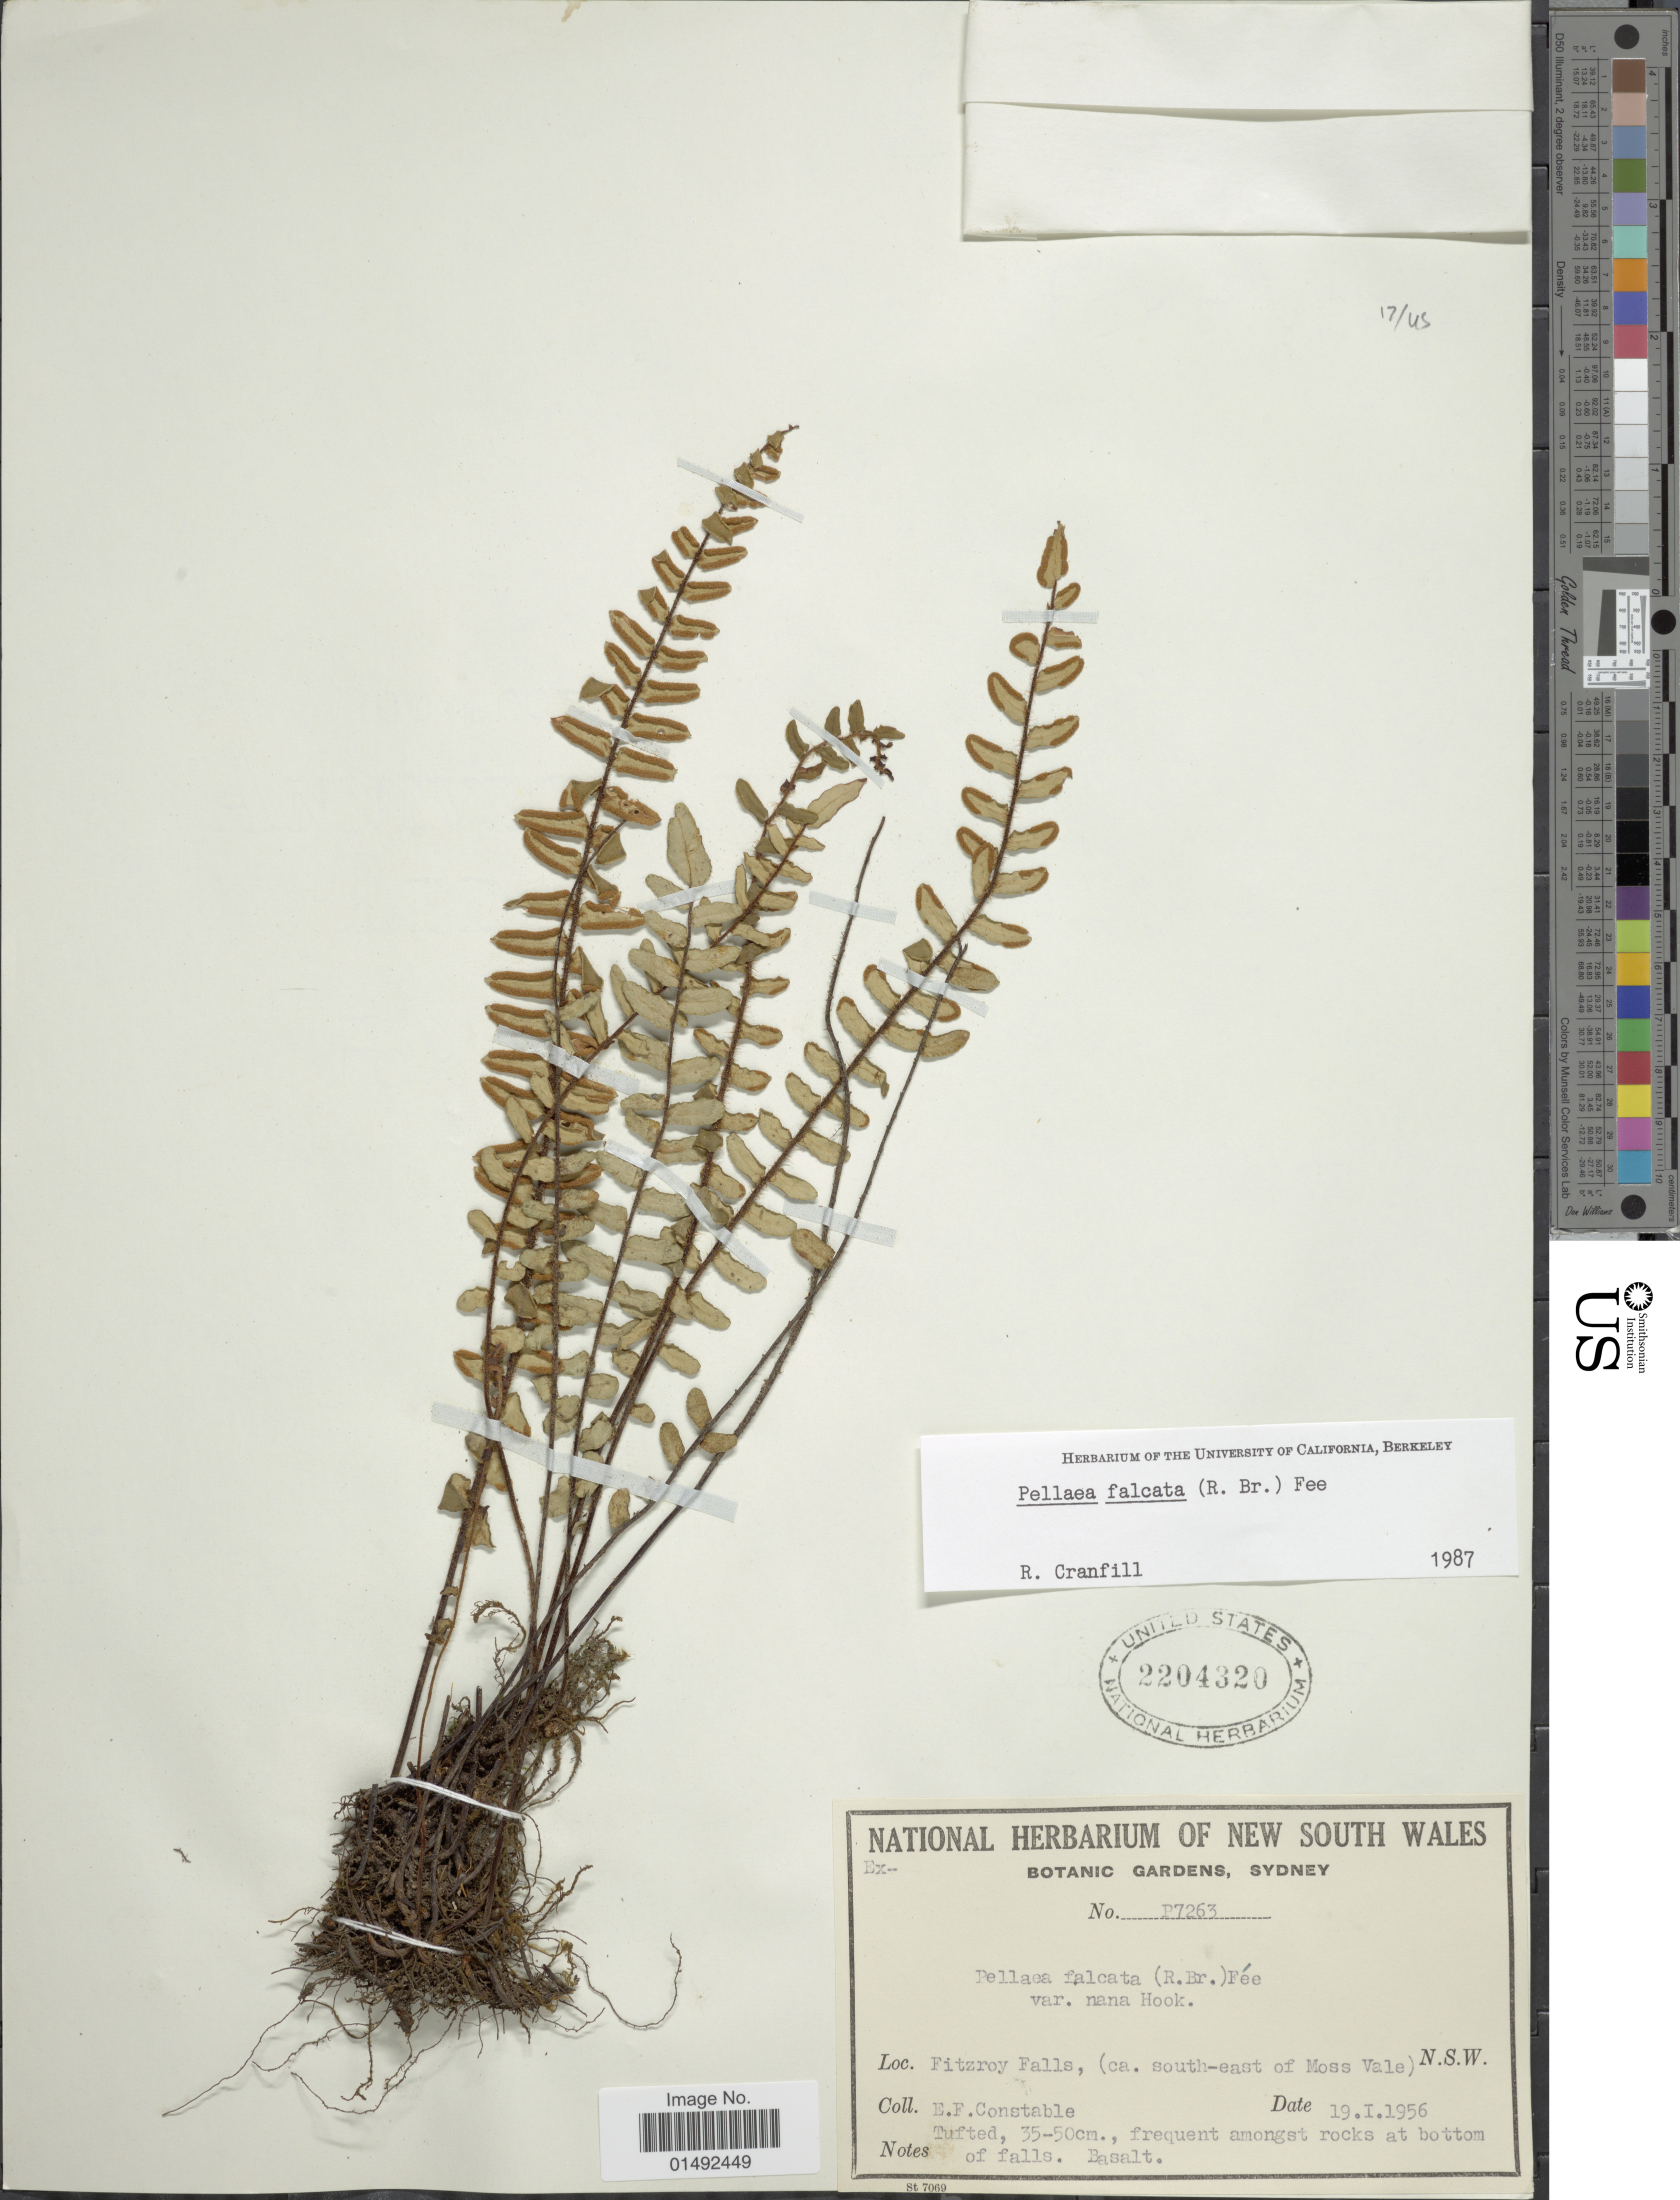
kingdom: Plantae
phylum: Tracheophyta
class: Polypodiopsida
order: Polypodiales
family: Pteridaceae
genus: Pellaea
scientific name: Pellaea falcata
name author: Fée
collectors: E. F. Constable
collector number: P7263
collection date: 1956-01-19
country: Australia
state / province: New South Wales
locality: Fitzroy Falls, (ca. south-east of Moss Vale)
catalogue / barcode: US 2204320